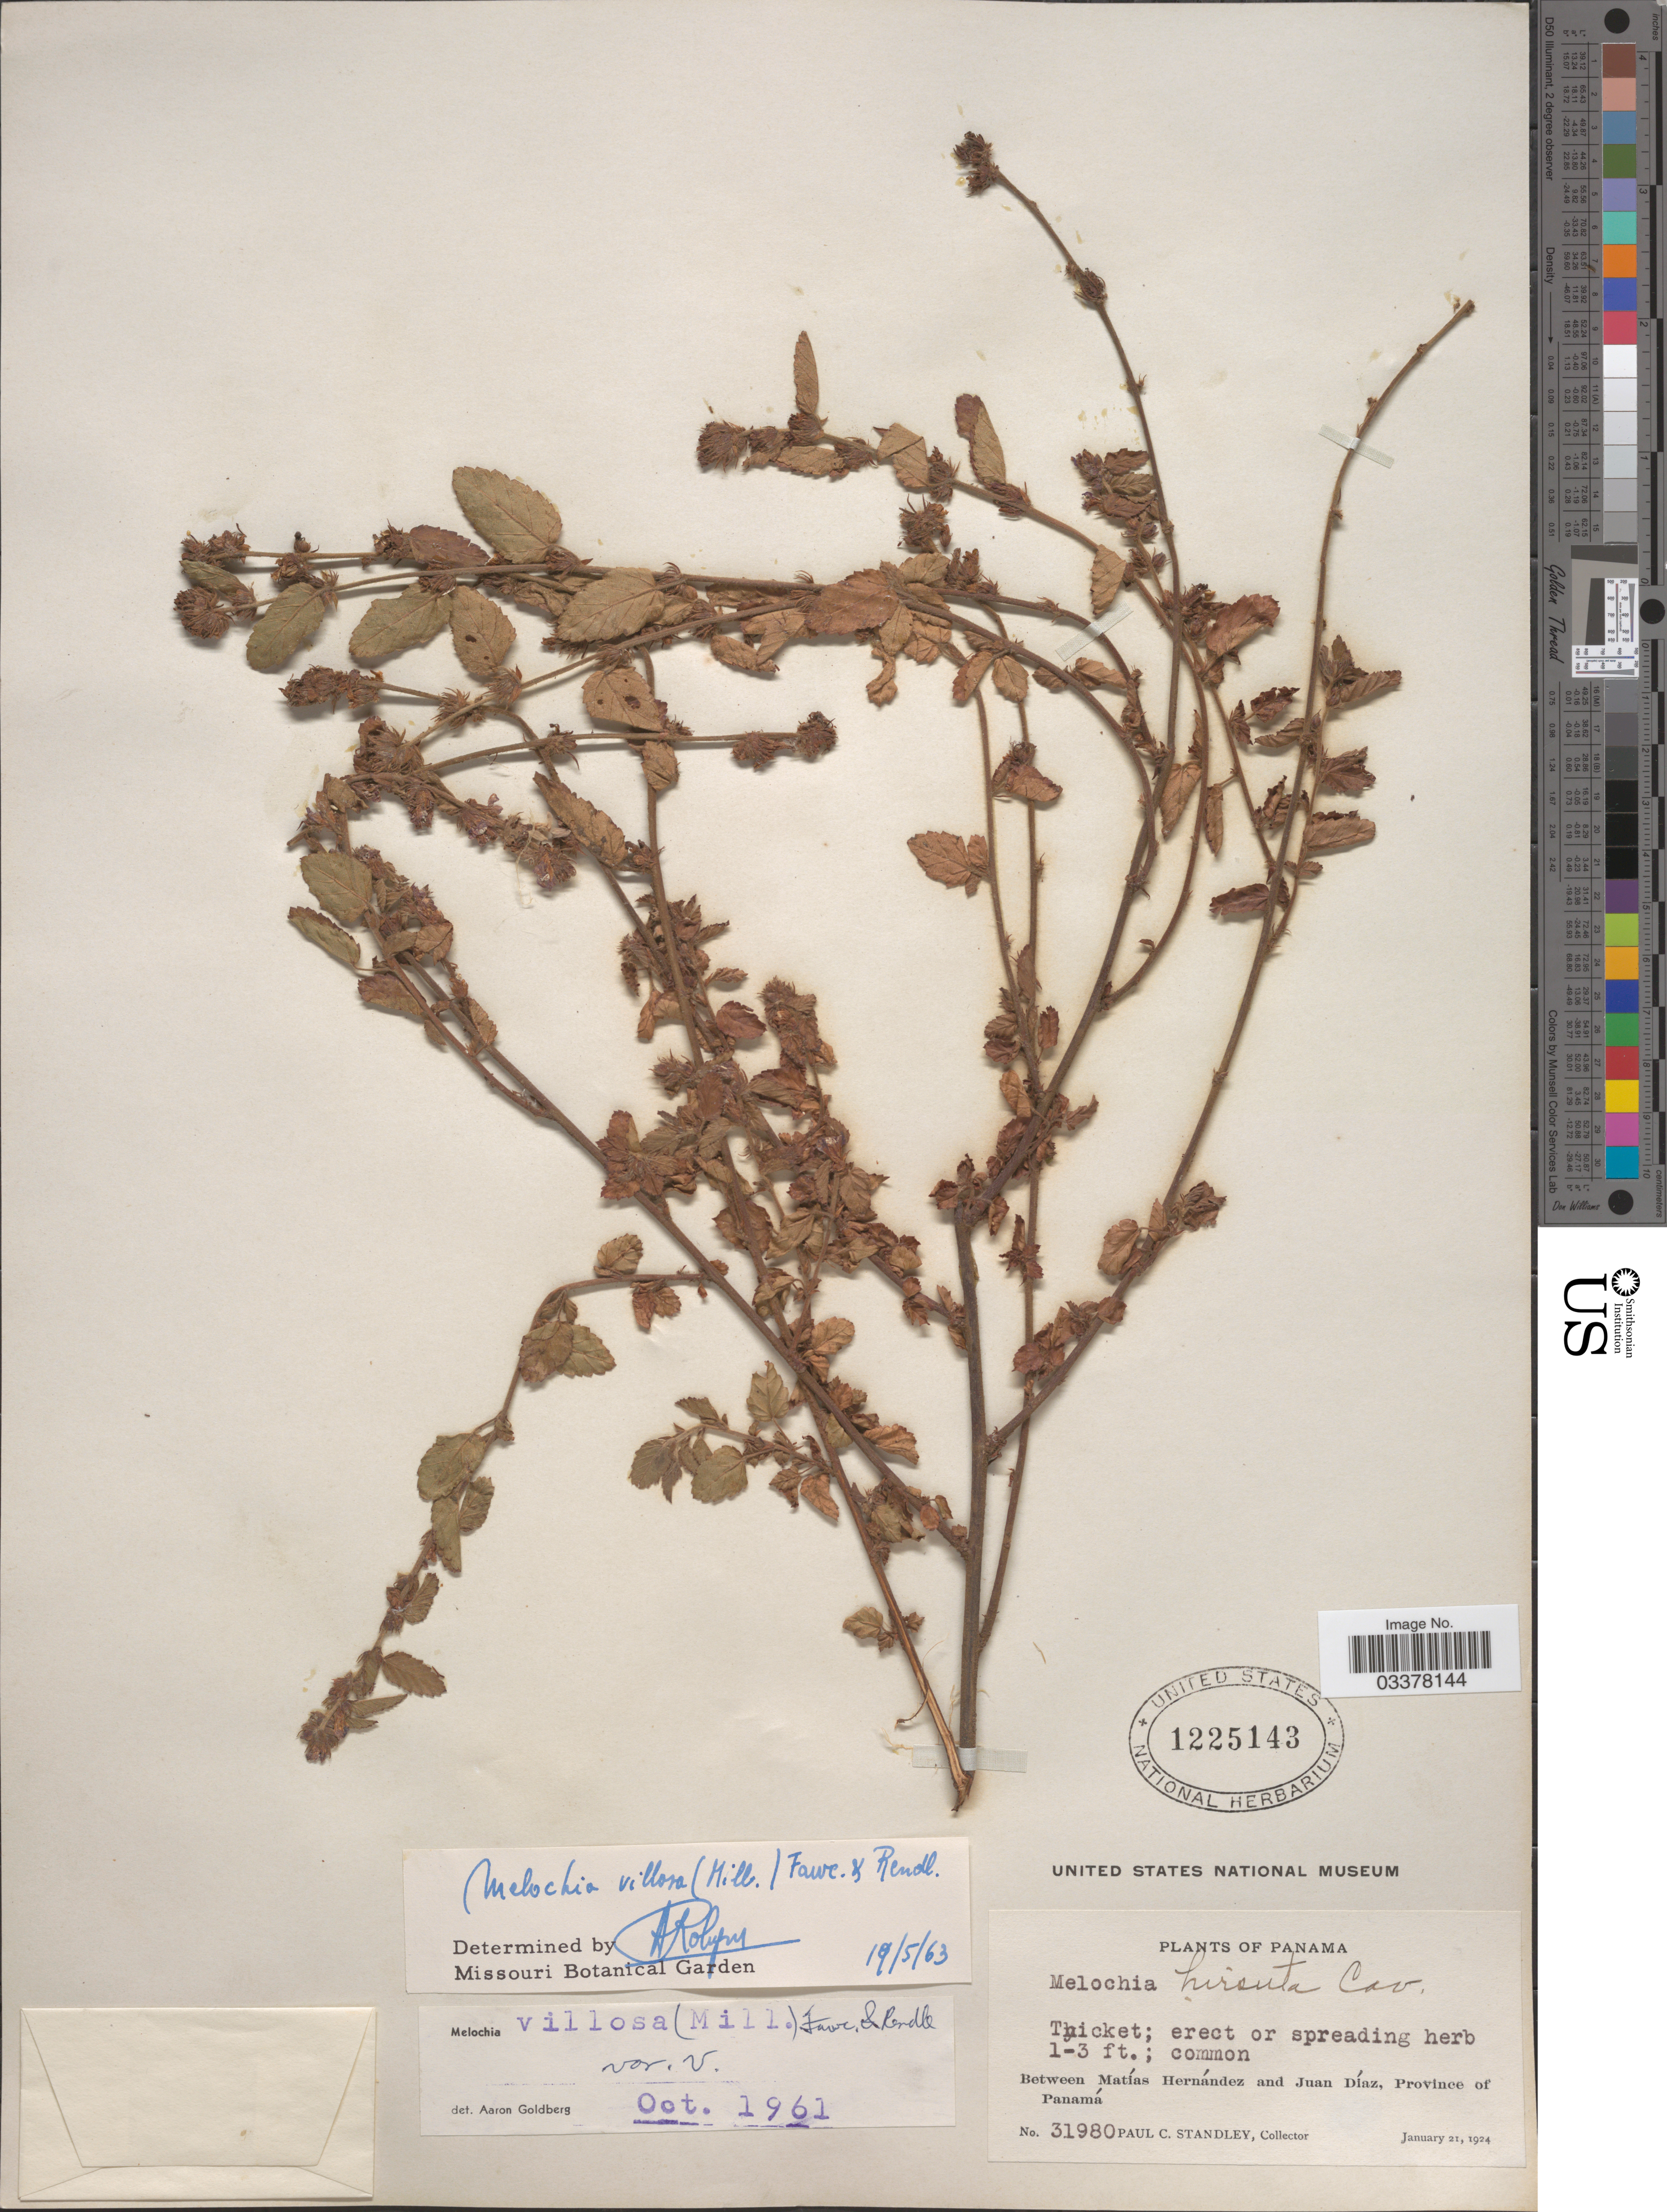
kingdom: Plantae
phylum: Tracheophyta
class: Magnoliopsida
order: Malvales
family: Malvaceae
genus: Melochia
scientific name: Melochia spicata var. spicata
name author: (L.) Fryxell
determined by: Dorr, L. J., (BOT), Smithsonian Institution - National Museum of Natural History (UNITED STATES)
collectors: P. C. Standley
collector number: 31980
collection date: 1924-01-21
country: Panama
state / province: Panamá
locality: Between Matías Hernández and Juan Díaz.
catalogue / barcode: US 1225143